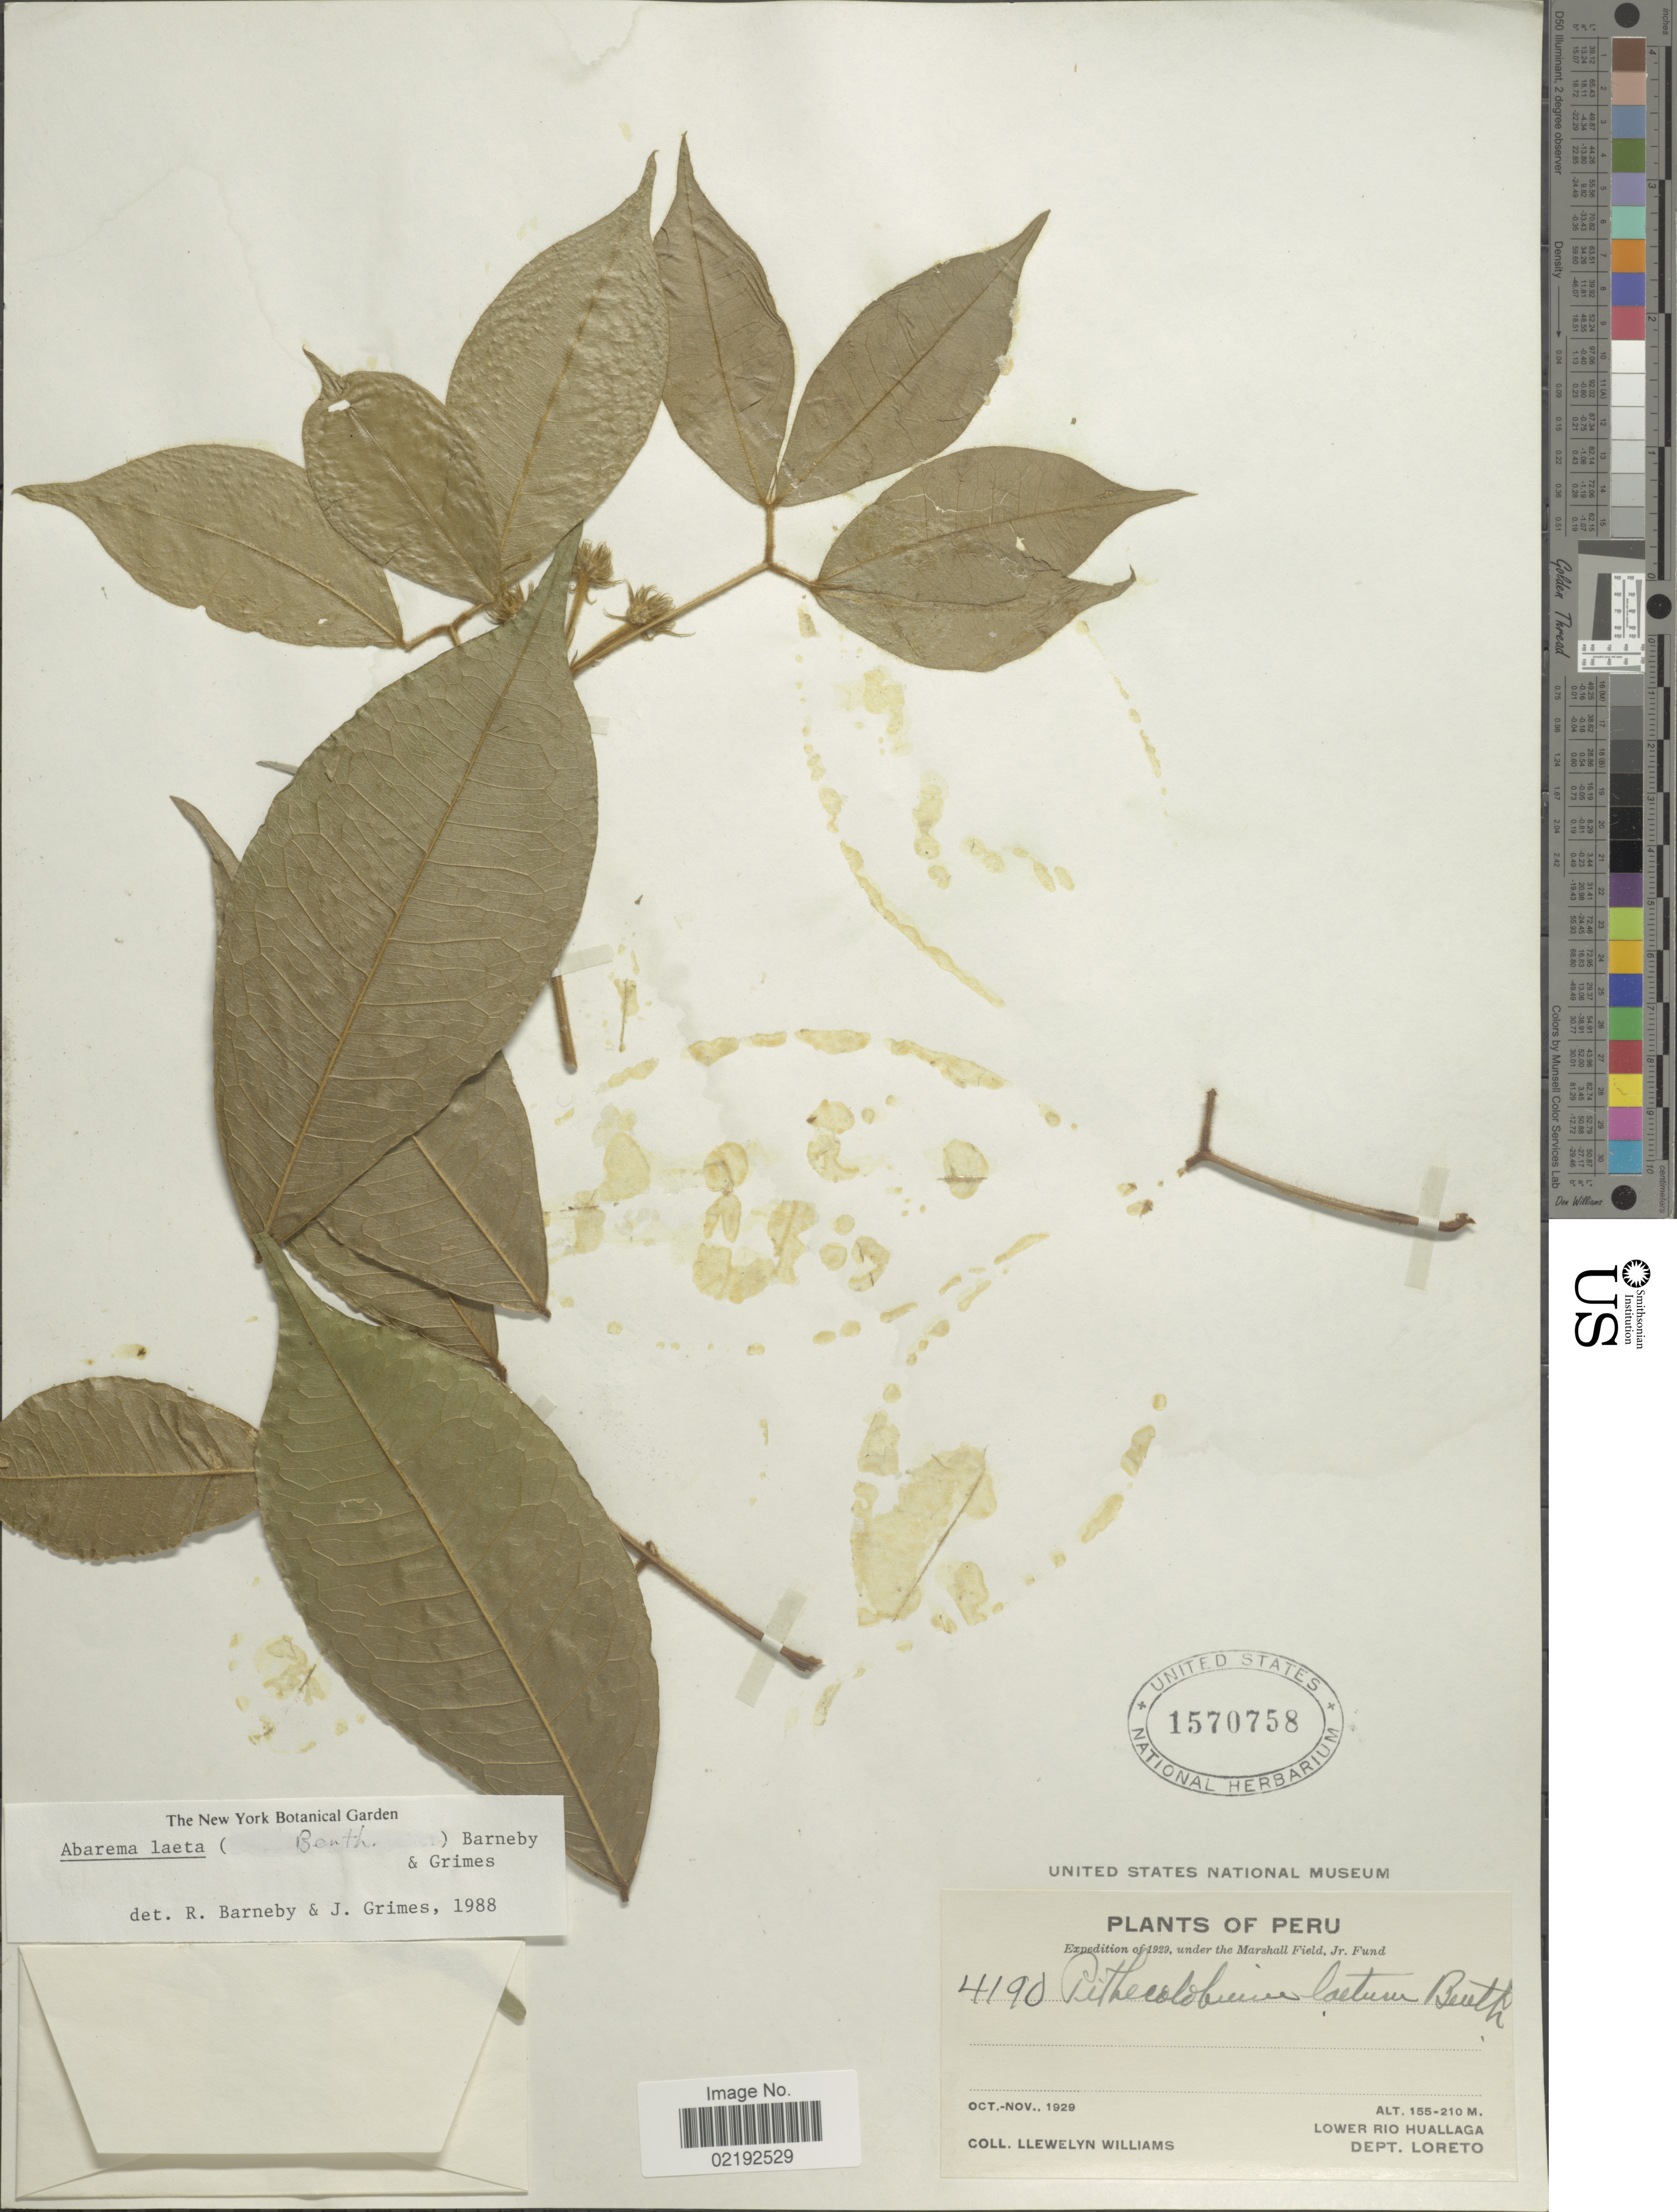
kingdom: Plantae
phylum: Tracheophyta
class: Magnoliopsida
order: Fabales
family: Fabaceae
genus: Abarema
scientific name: Abarema laeta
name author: (Benth.) Barneby & J.W. Grimes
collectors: Ll. Williams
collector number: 4190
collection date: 1929-10/1929-11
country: Peru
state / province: Loreto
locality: Lower Rio Huallaga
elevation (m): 155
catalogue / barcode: US 1570758